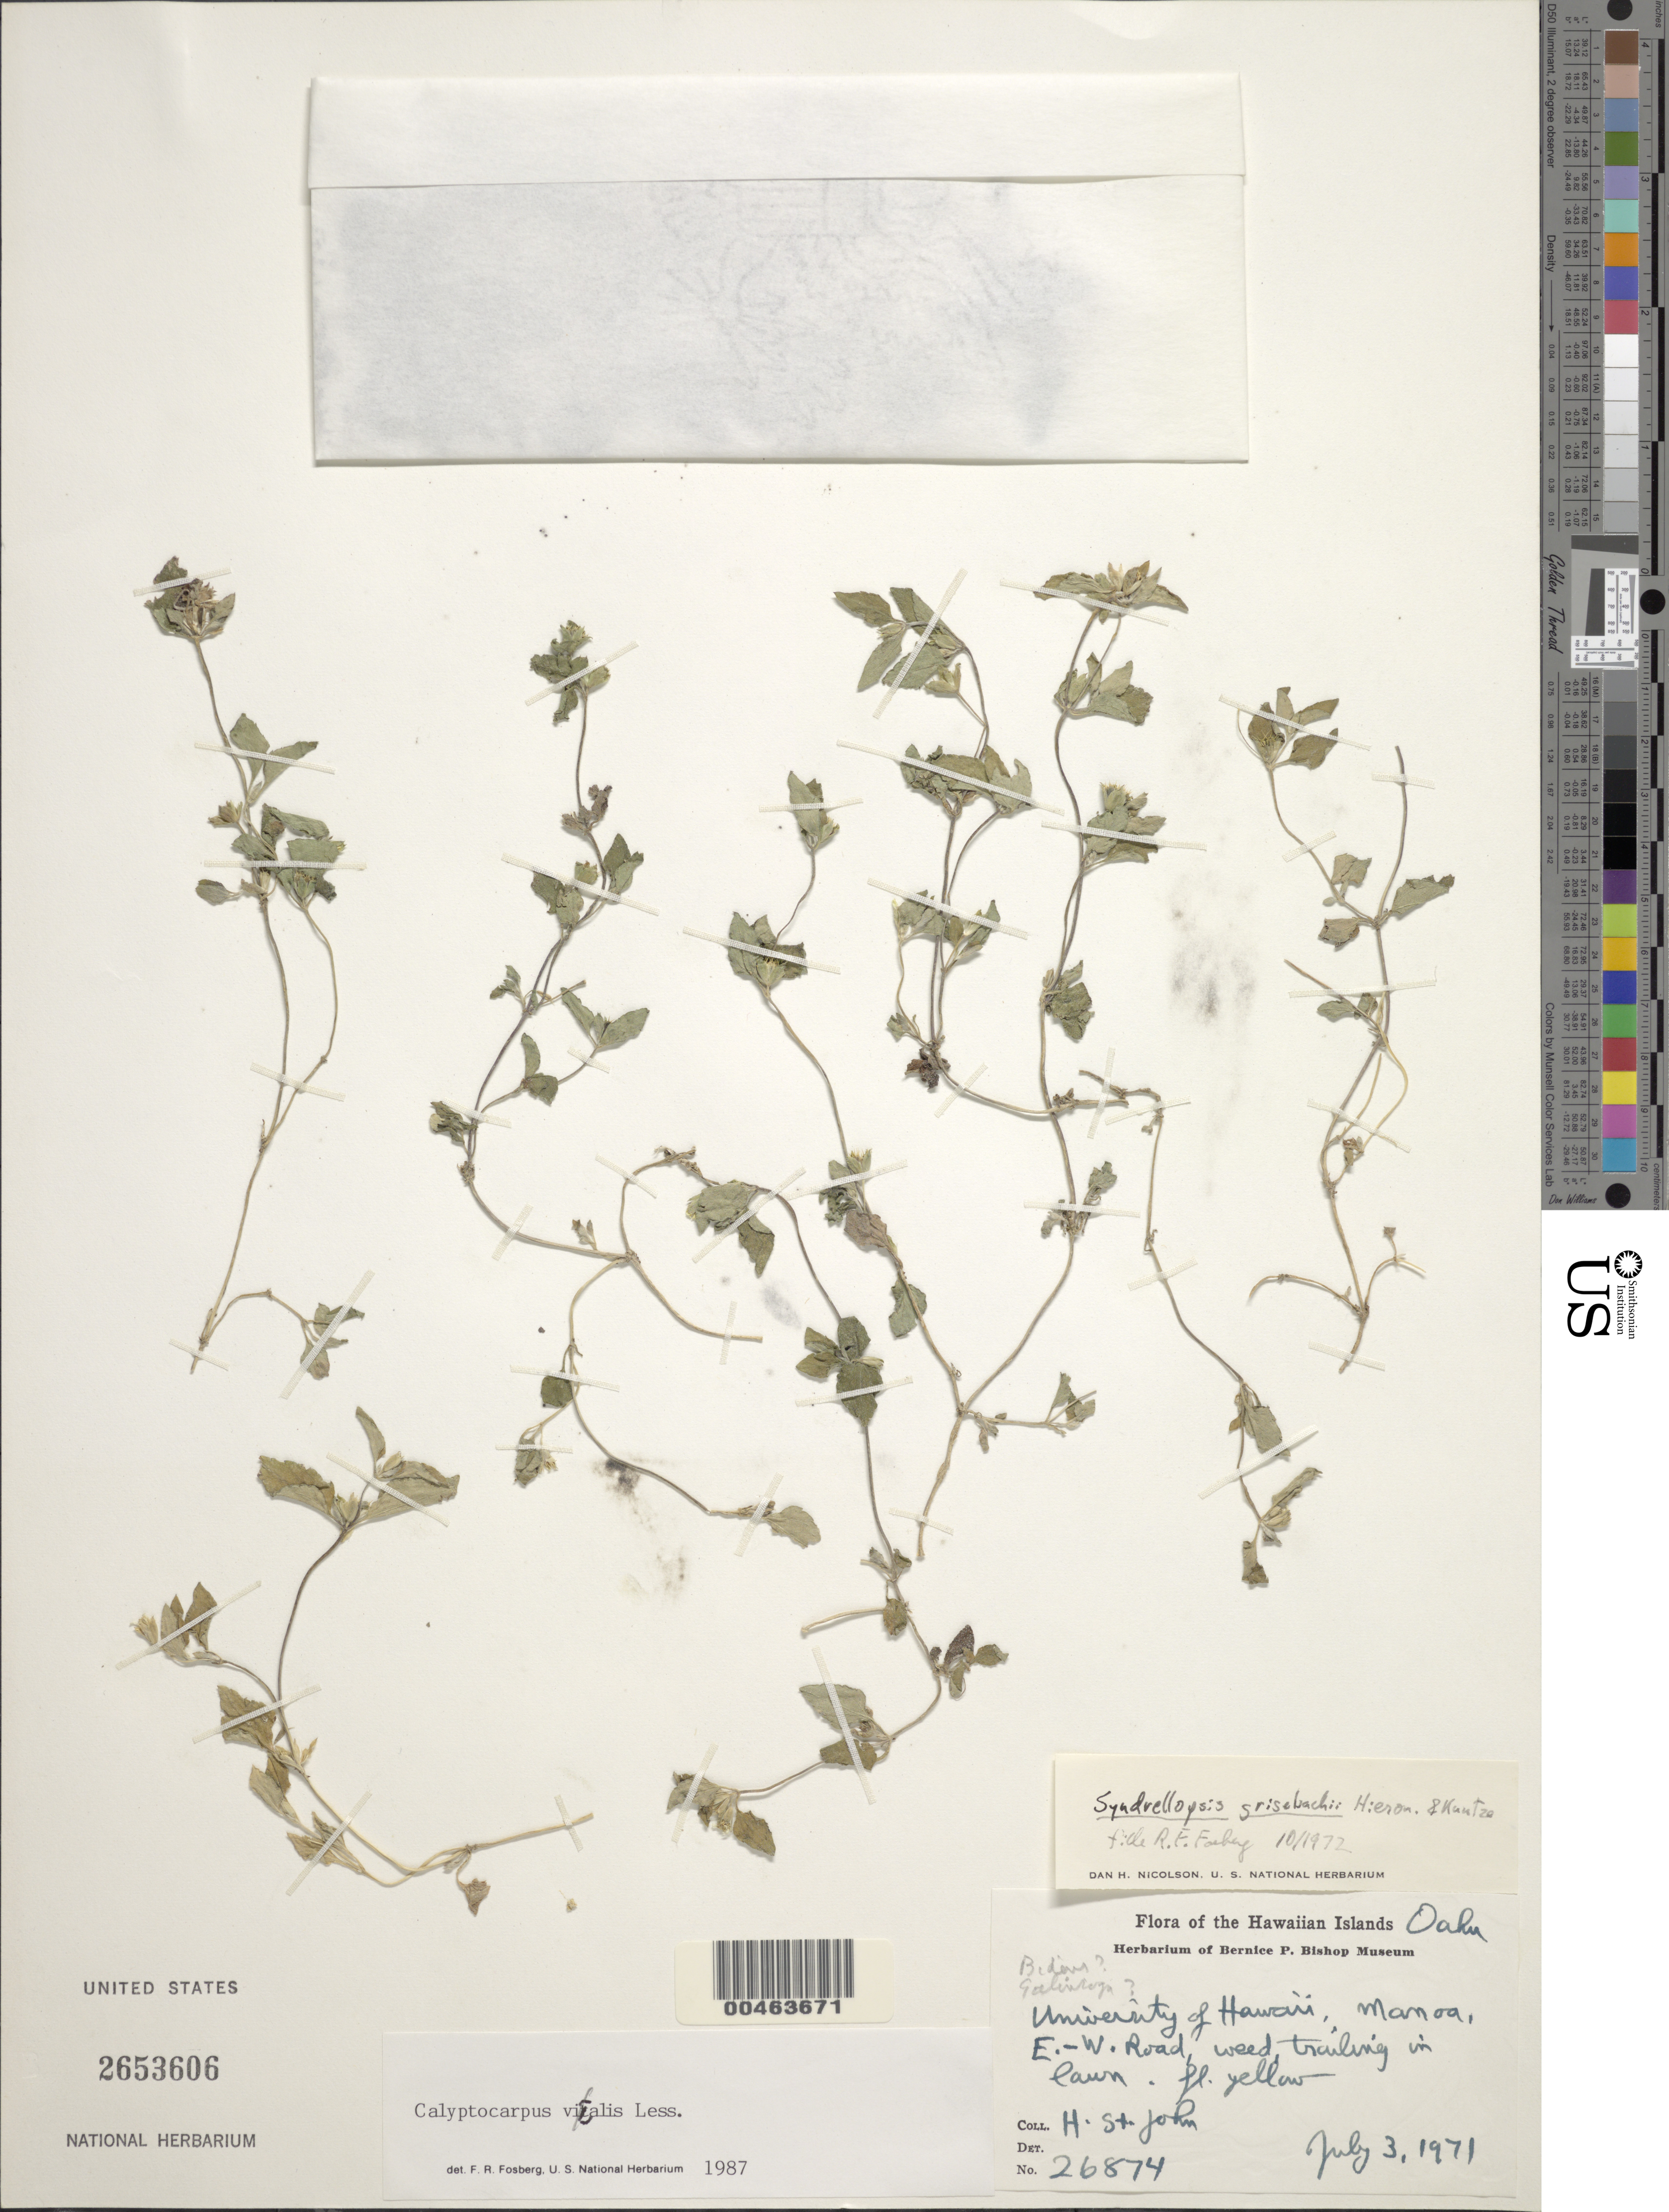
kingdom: Plantae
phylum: Tracheophyta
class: Magnoliopsida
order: Asterales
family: Asteraceae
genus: Calyptocarpus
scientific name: Calyptocarpus vialis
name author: Less.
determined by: Fosberg, F. R.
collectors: H. St. John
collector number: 26874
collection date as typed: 3 Jul 1971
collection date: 1971-07-03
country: United States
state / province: Hawaii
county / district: Honolulu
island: Oahu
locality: University of Hawaii, Manoa, E.-W. Road.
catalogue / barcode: US 2653606